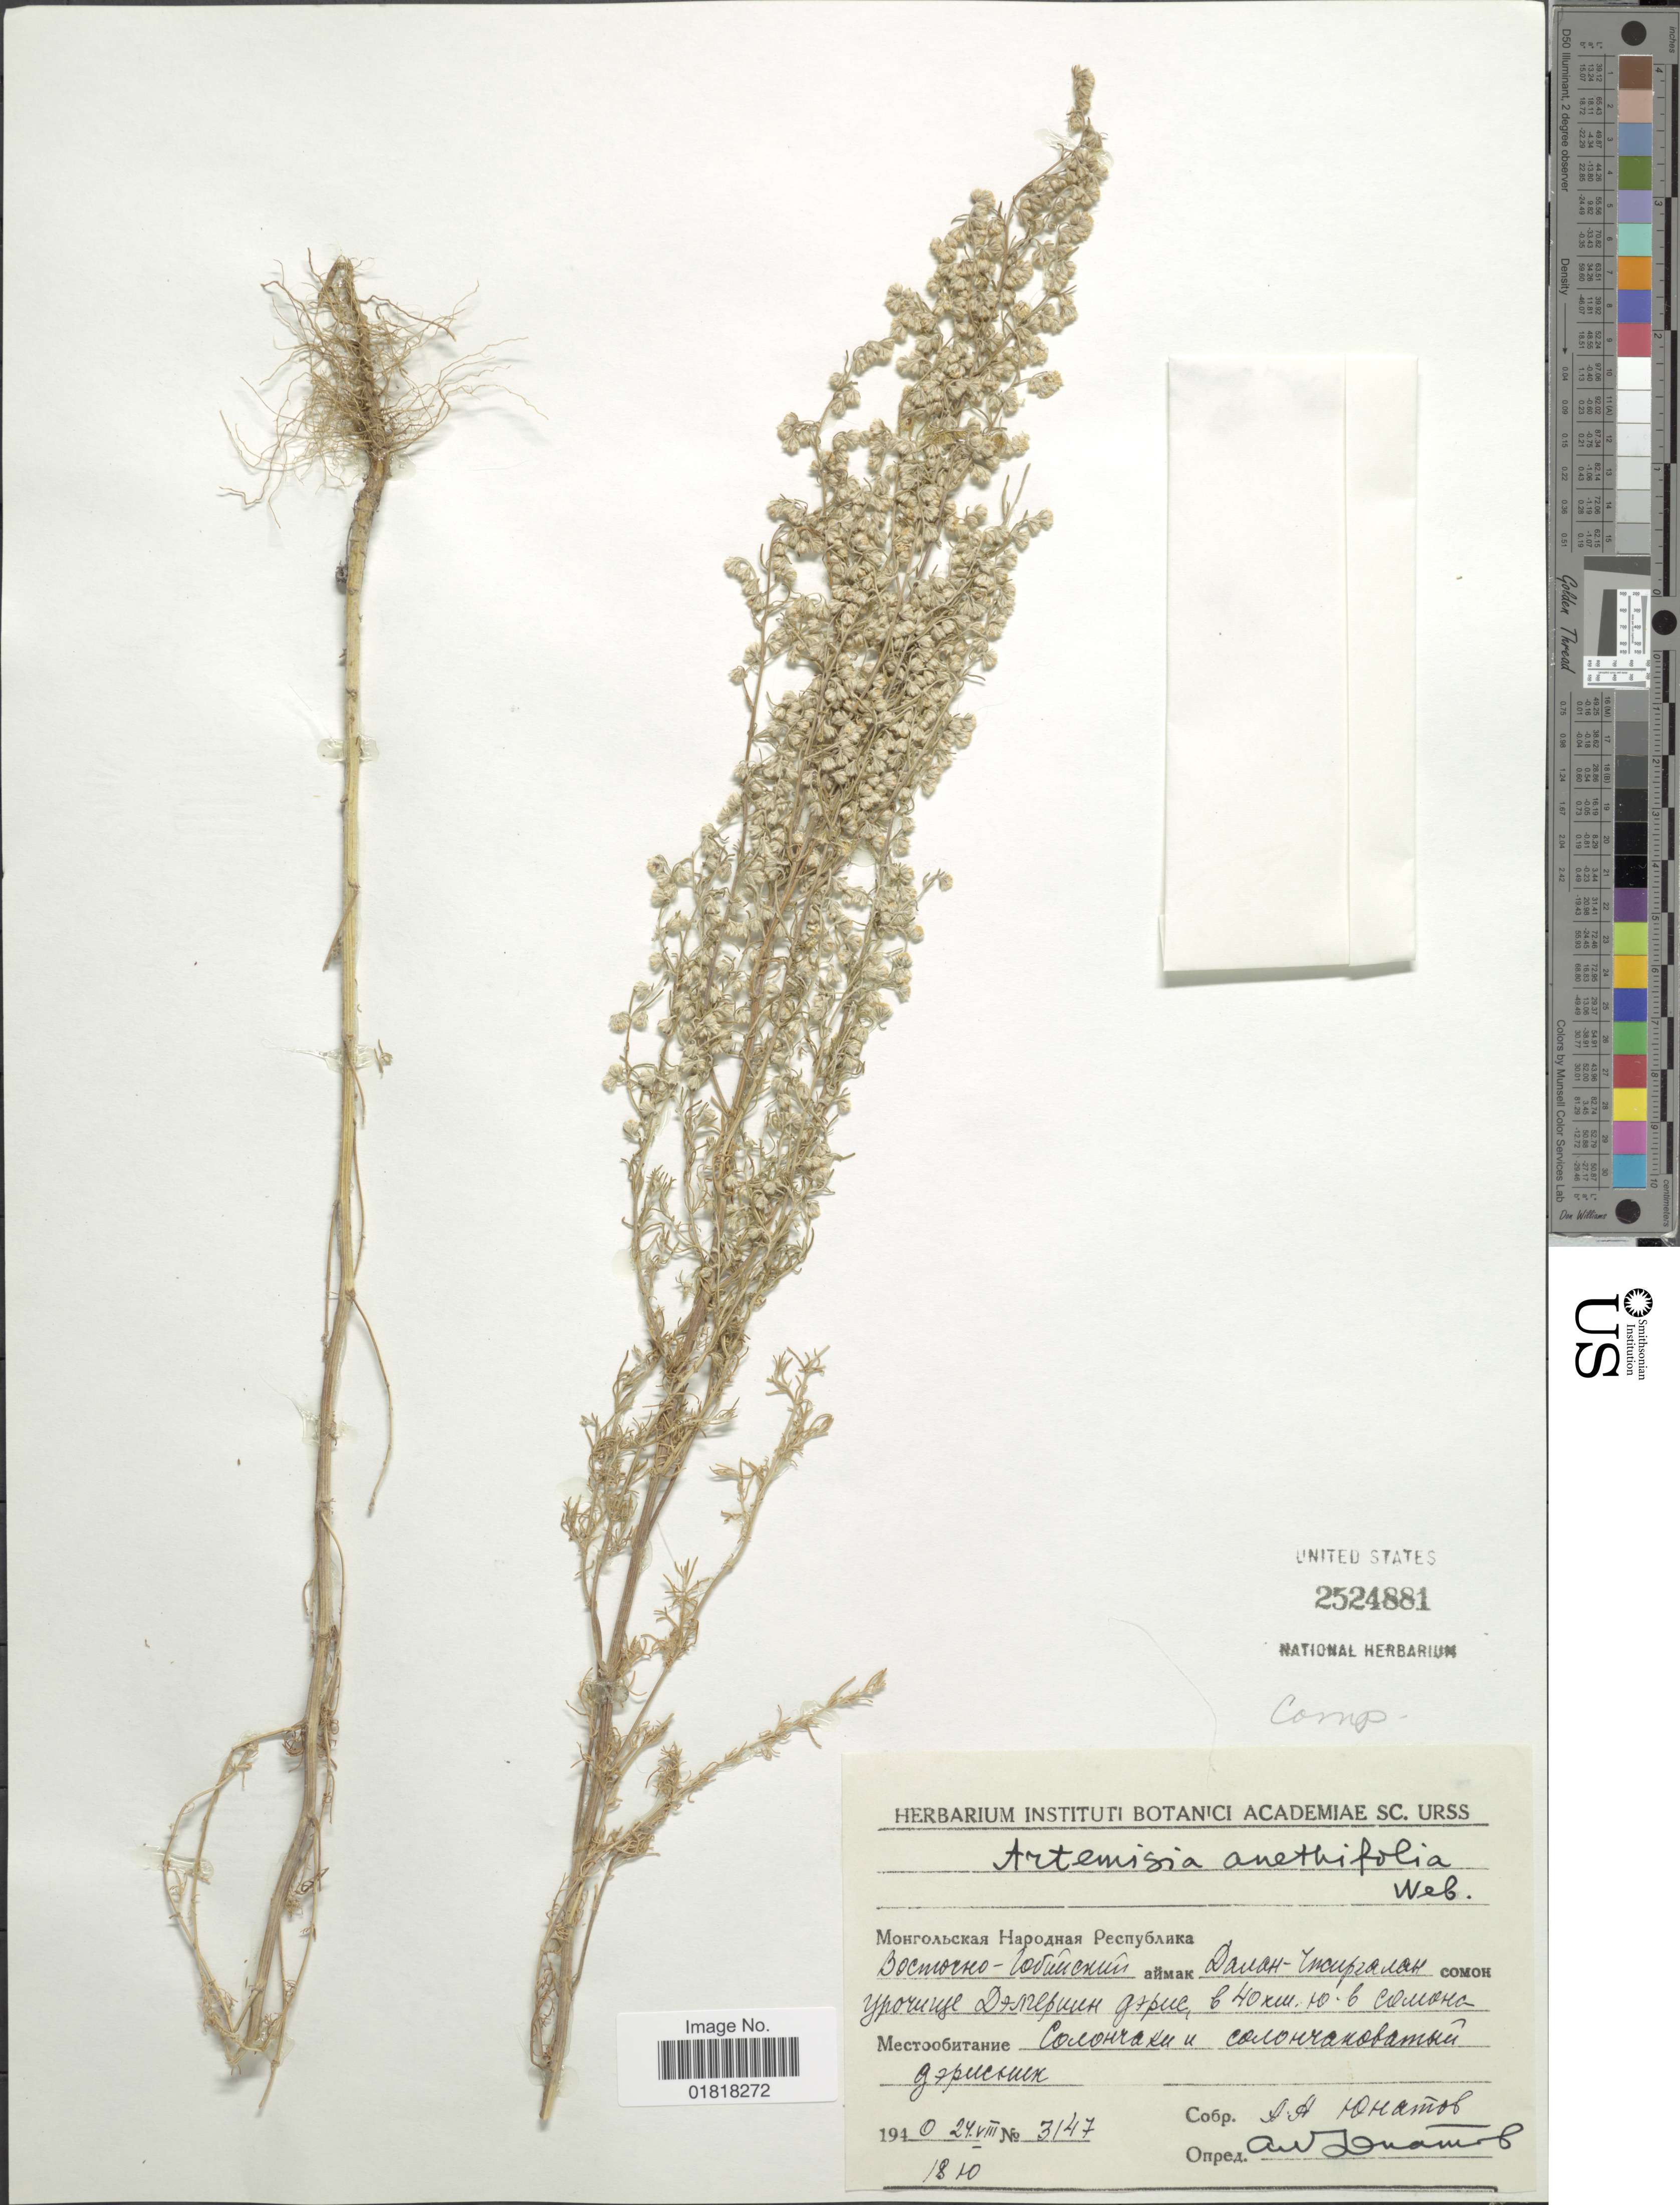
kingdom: Plantae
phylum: Tracheophyta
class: Magnoliopsida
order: Asterales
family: Asteraceae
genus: Artemisia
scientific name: Artemisia anethifolia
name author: G.H. Weber ex Stechm.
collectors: A. Hohamob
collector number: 3147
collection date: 1940-08-24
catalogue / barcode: US 2524881